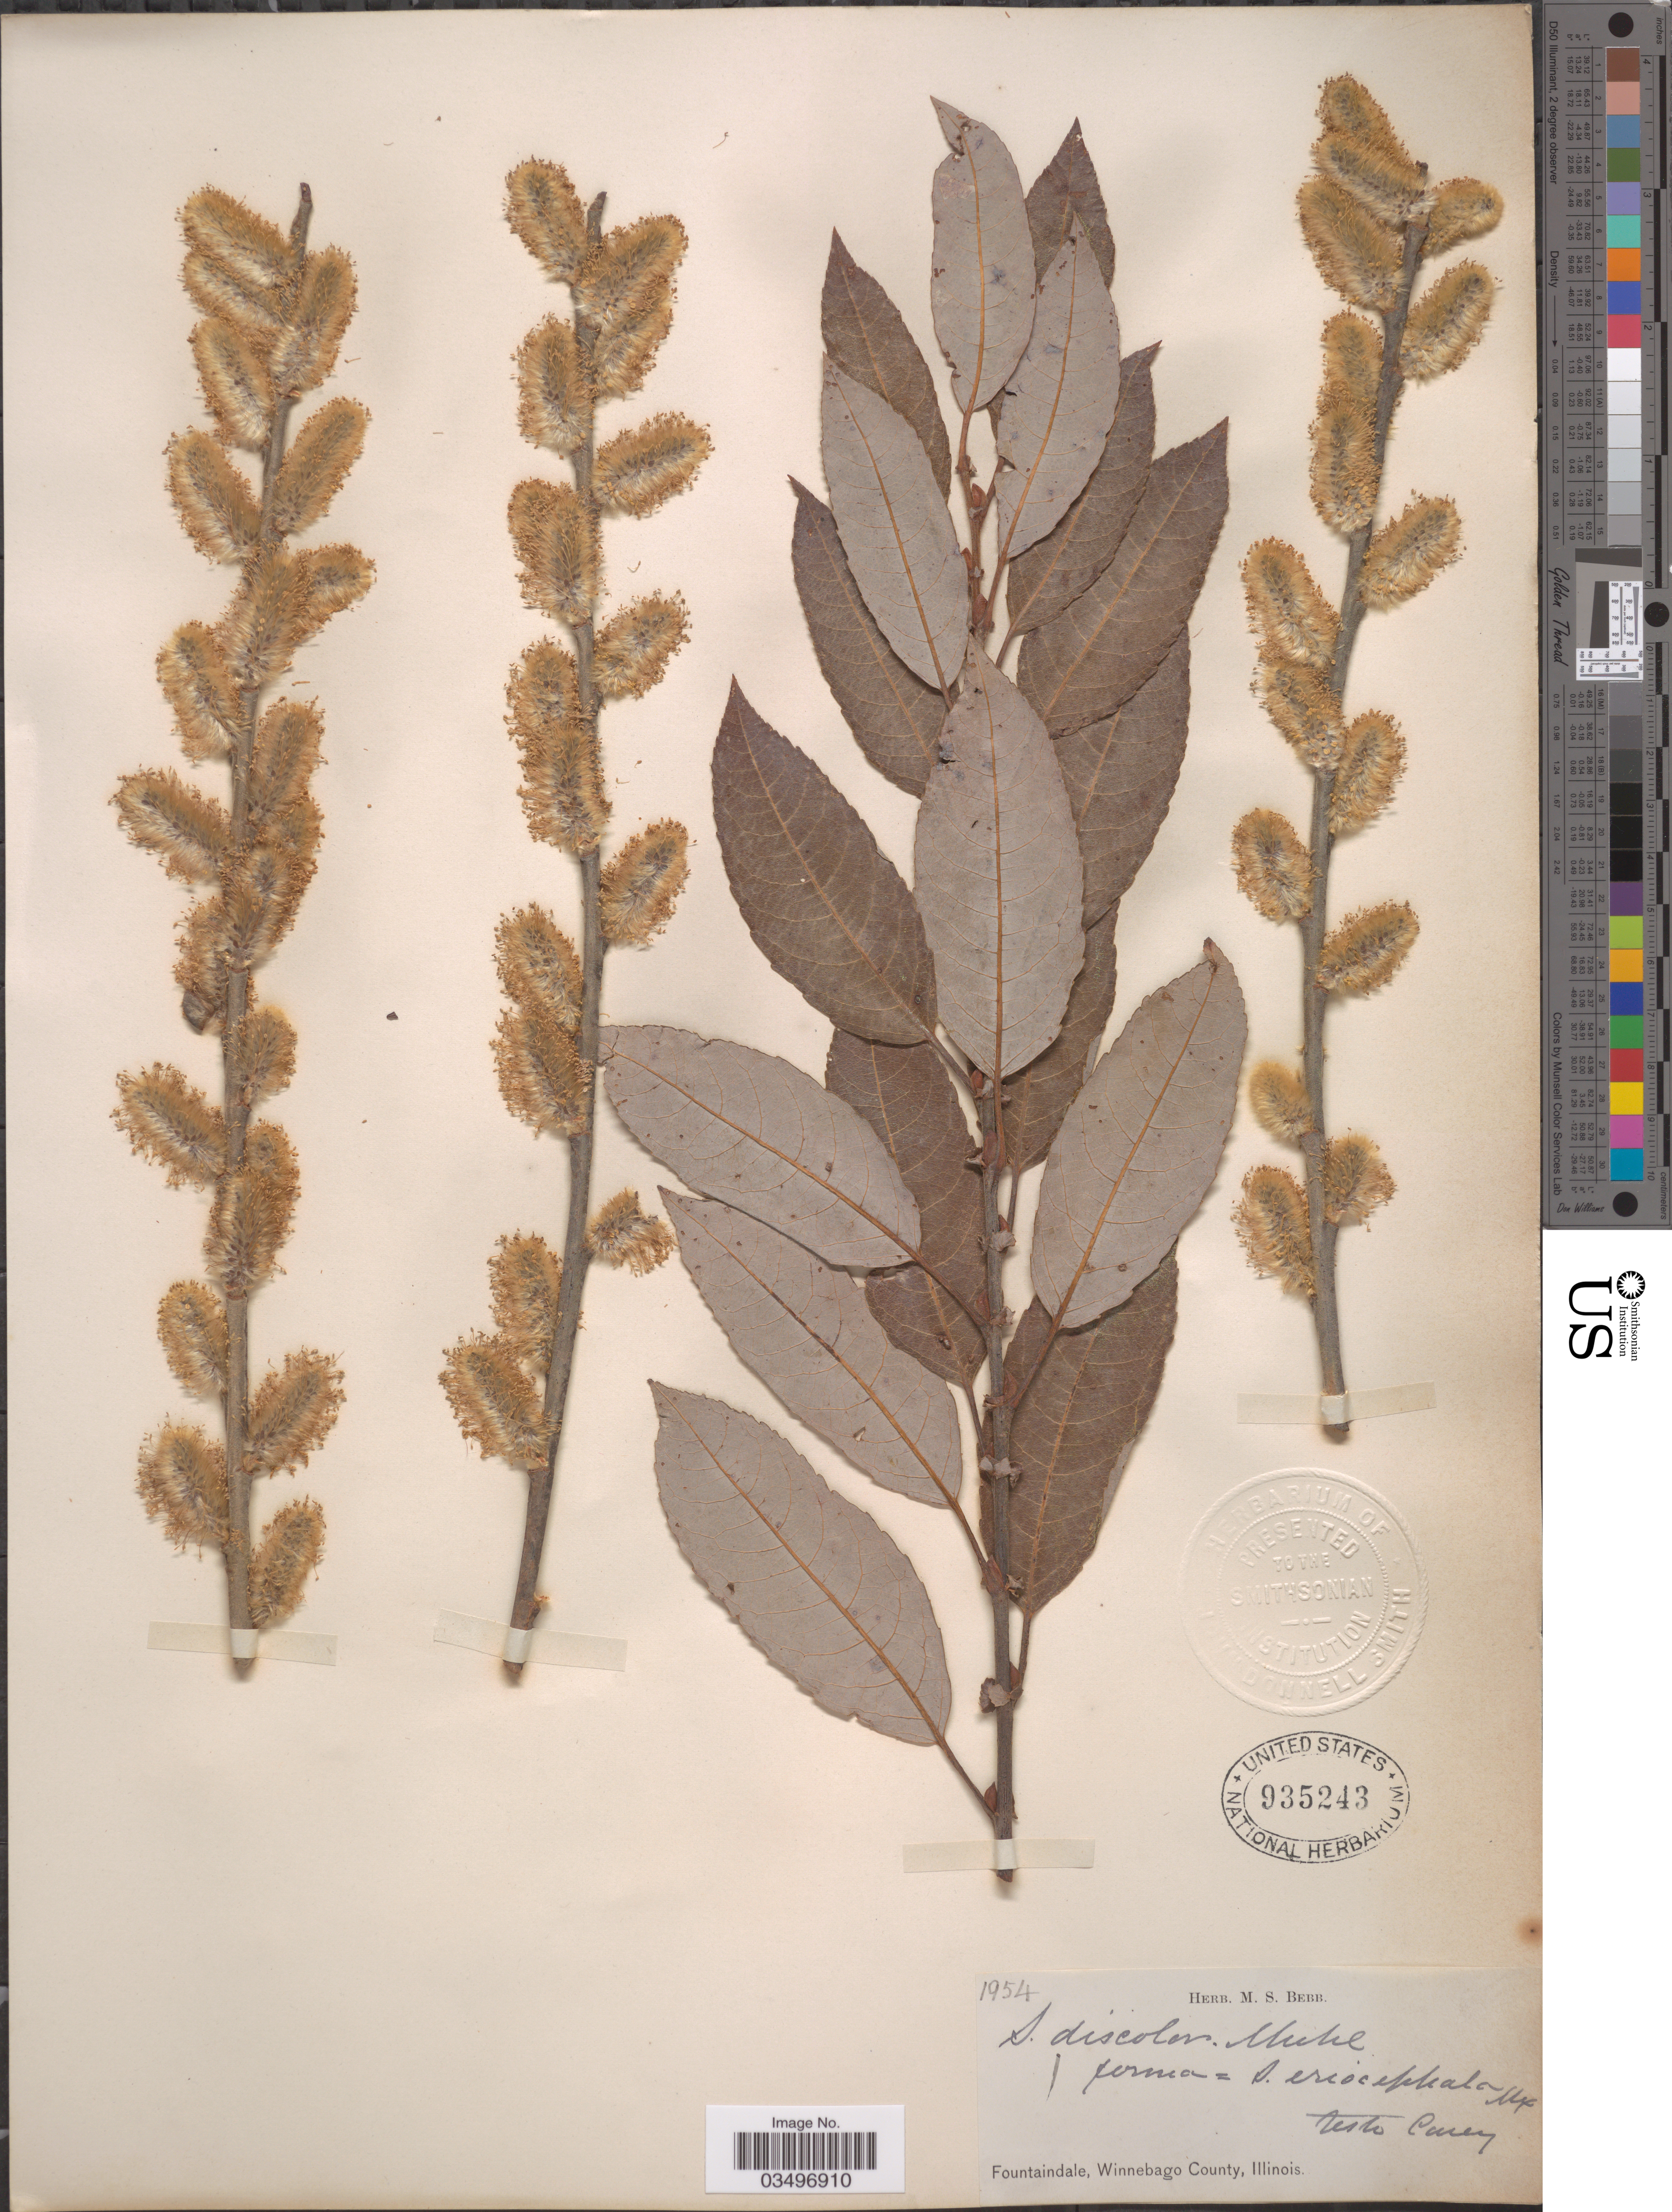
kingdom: Plantae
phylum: Tracheophyta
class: Magnoliopsida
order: Malpighiales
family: Salicaceae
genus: Salix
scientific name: Salix eriocephala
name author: Michx.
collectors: ex Herb. M. S. Bebb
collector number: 1954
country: United States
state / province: Illinois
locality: Fountaindale, Winnebago County.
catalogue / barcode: US 935243